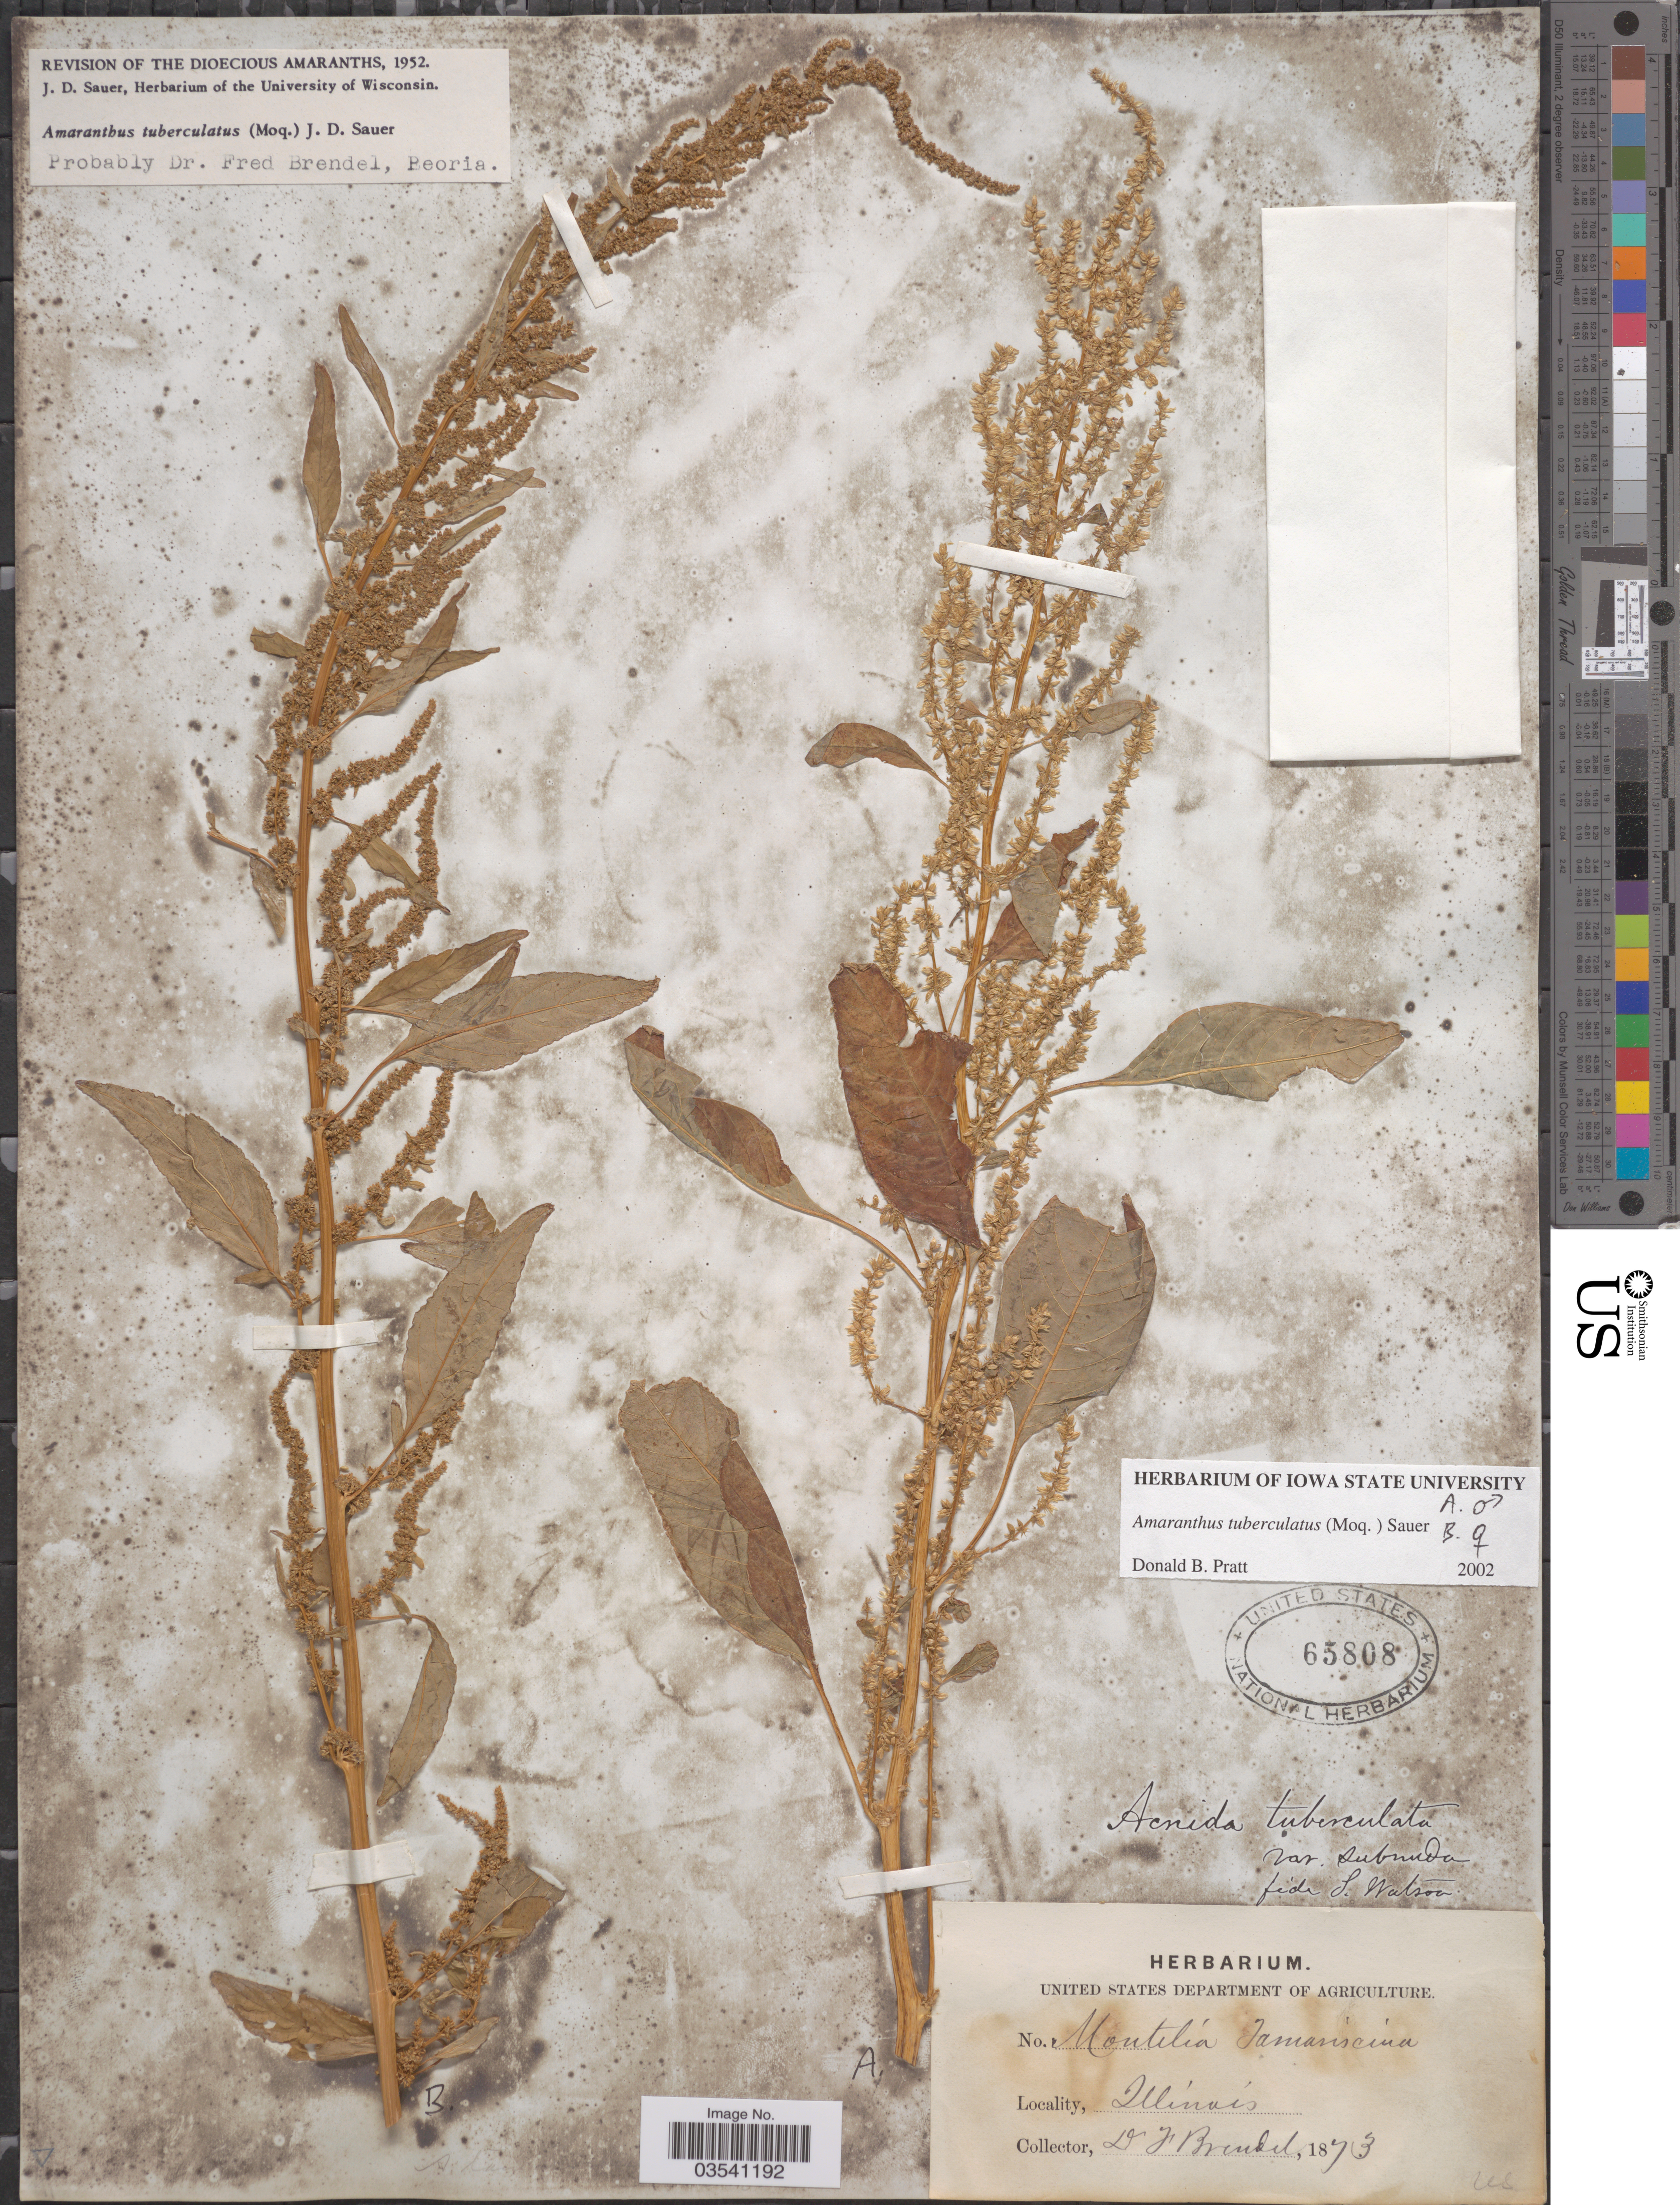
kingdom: Plantae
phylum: Tracheophyta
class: Magnoliopsida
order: Caryophyllales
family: Amaranthaceae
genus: Amaranthus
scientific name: Amaranthus tuberculatus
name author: (Moq.) J.D. Sauer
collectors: F. Brendel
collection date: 1873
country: United States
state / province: Illinois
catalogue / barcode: US 65808